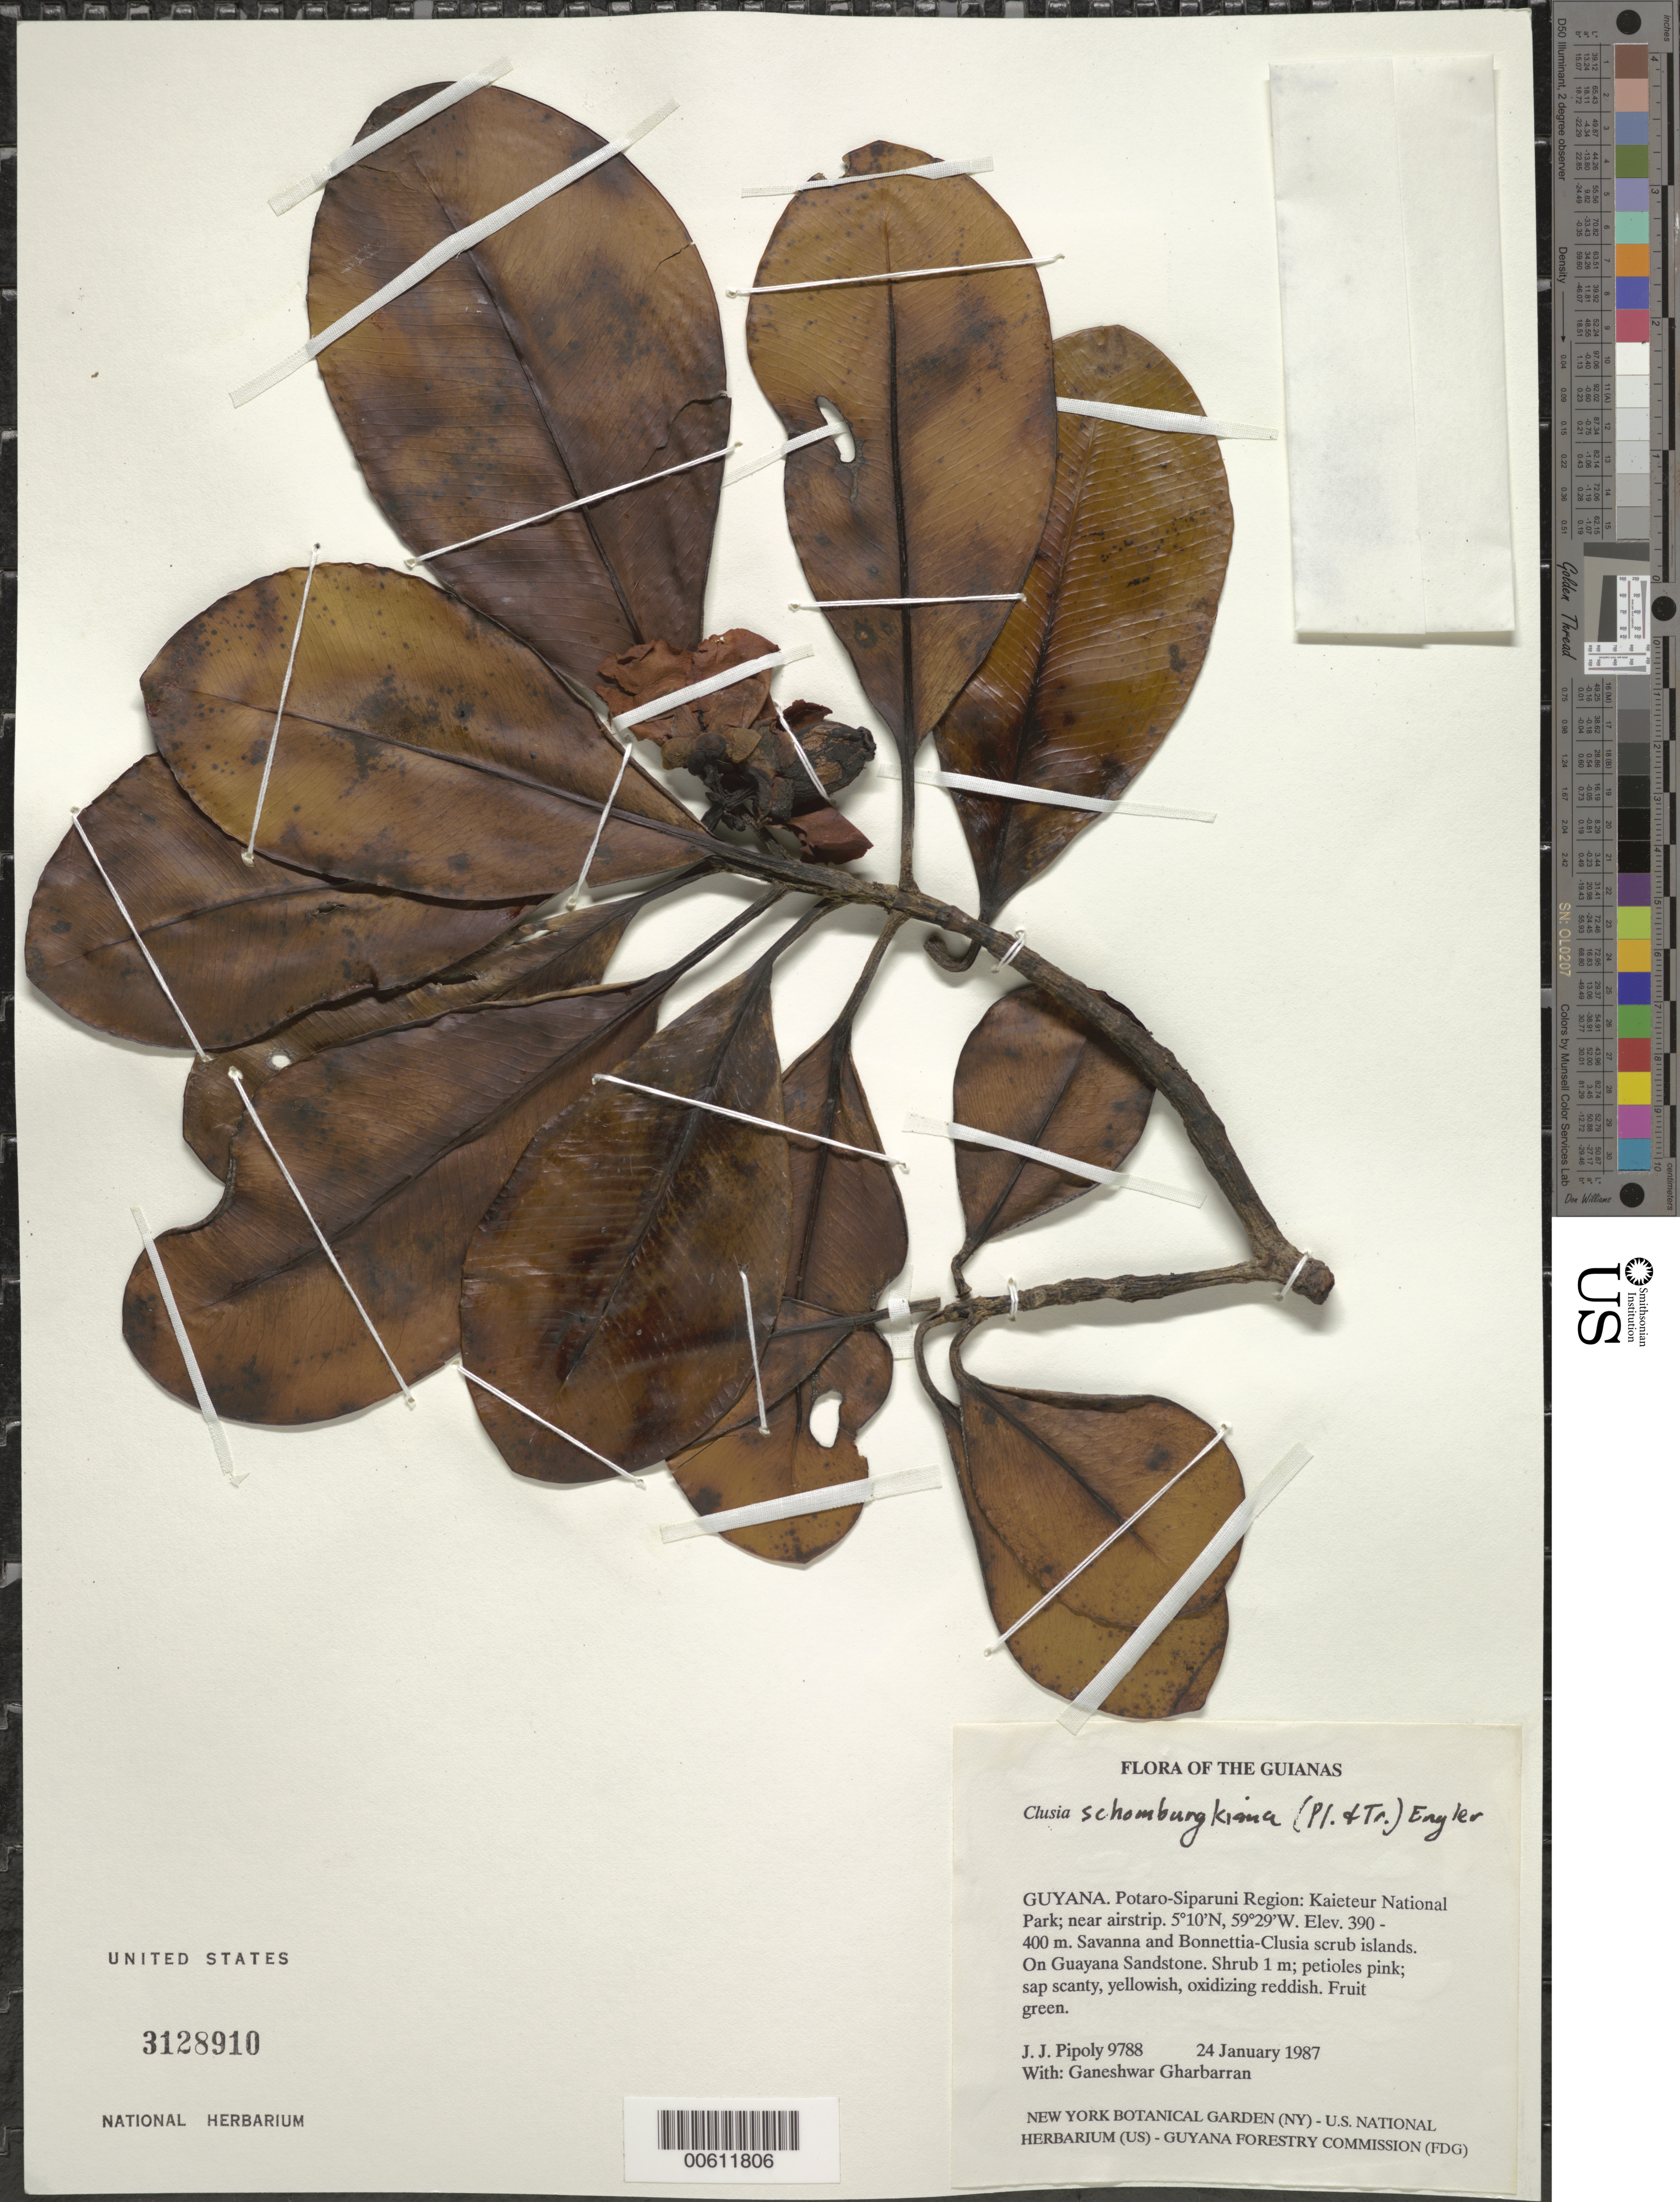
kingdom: Plantae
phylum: Tracheophyta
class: Magnoliopsida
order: Malpighiales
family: Clusiaceae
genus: Clusia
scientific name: Clusia schomburgkiana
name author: (Planch. & Triana) Benth. ex Engl.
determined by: Pipoly, J. J., III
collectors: J. J. Pipoly & G. Gharbarran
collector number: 9788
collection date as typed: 24 January 1987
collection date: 1987-01-24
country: Guyana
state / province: Potaro-Siparuni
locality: Kaieteur National Park; near airstrip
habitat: Savanna and Bonnetia-Clusia scrub islands. Guayana sandstone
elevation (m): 390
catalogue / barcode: US 3128910